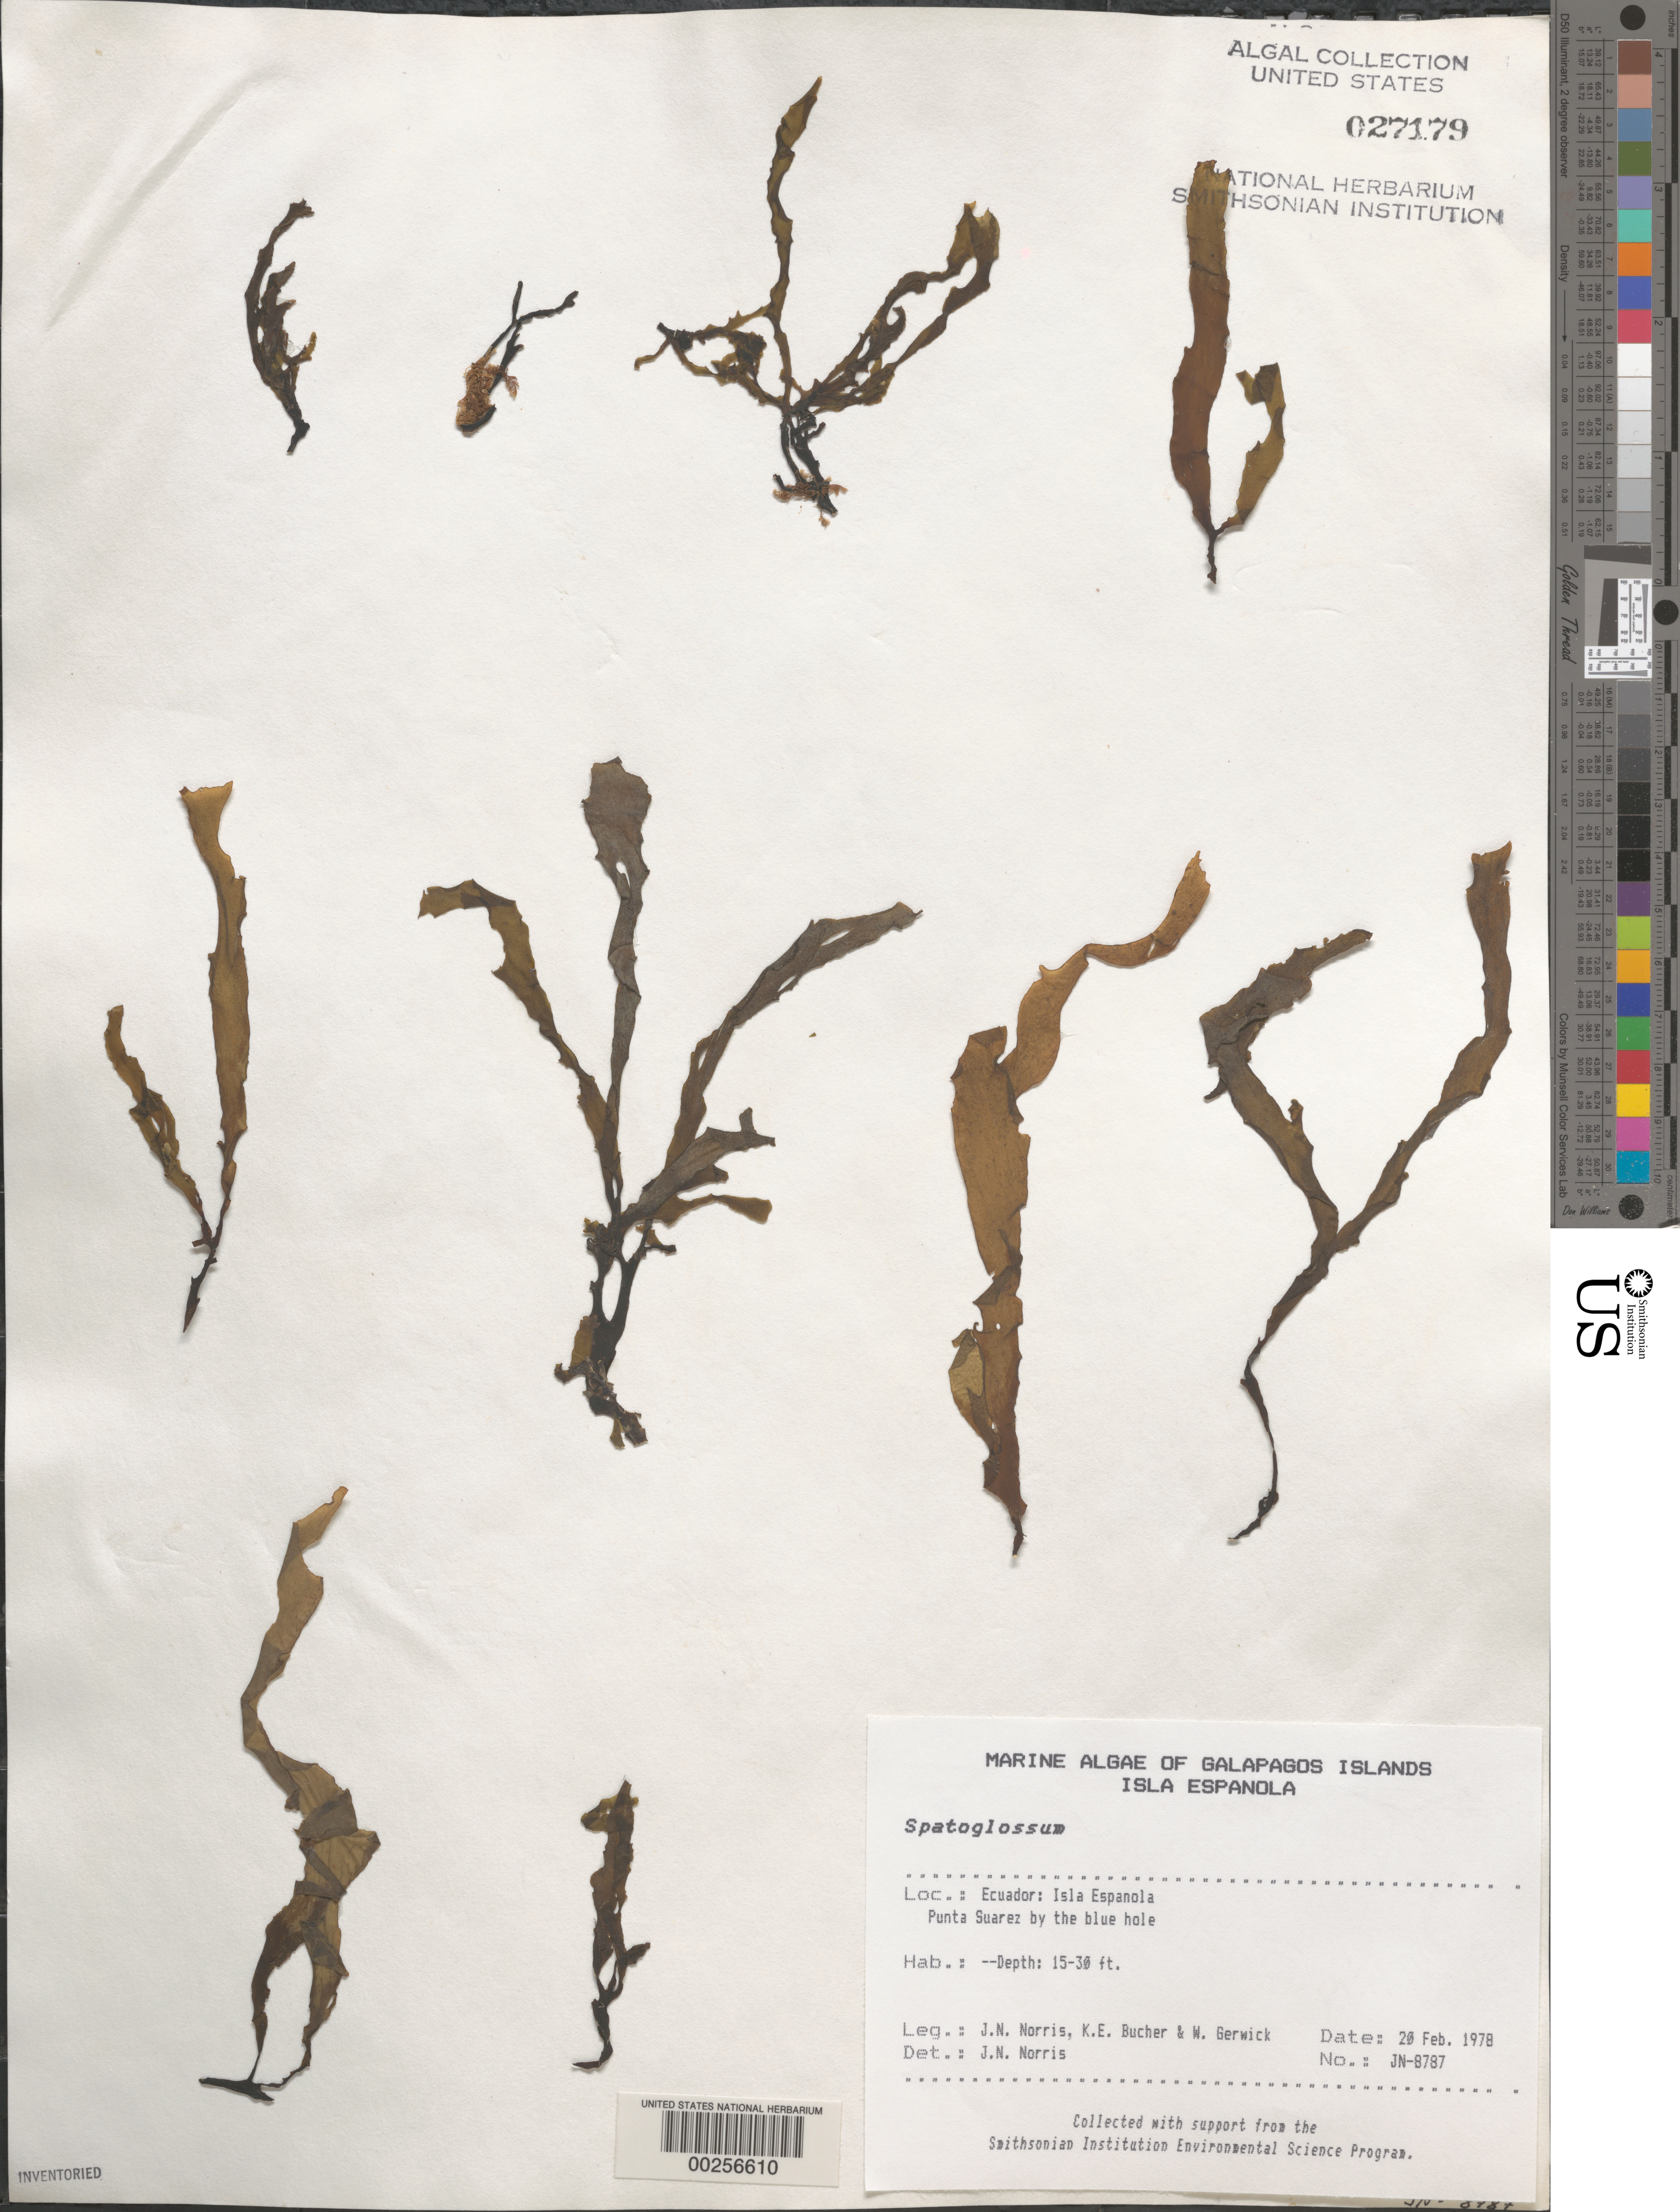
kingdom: Chromista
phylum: Ochrophyta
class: Phaeophyceae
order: Dictyotales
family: Dictyotaceae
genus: Spatoglossum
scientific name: Spatoglossum sp.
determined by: Norris, James N.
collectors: J. N. Norris, M. M. Littler & W. Gerwick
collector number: JN-8787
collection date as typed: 20 Feb 1978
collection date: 1978-02-20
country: Ecuador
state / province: Colón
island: Española [Hood]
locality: Punta Suarez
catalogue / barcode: US 27179